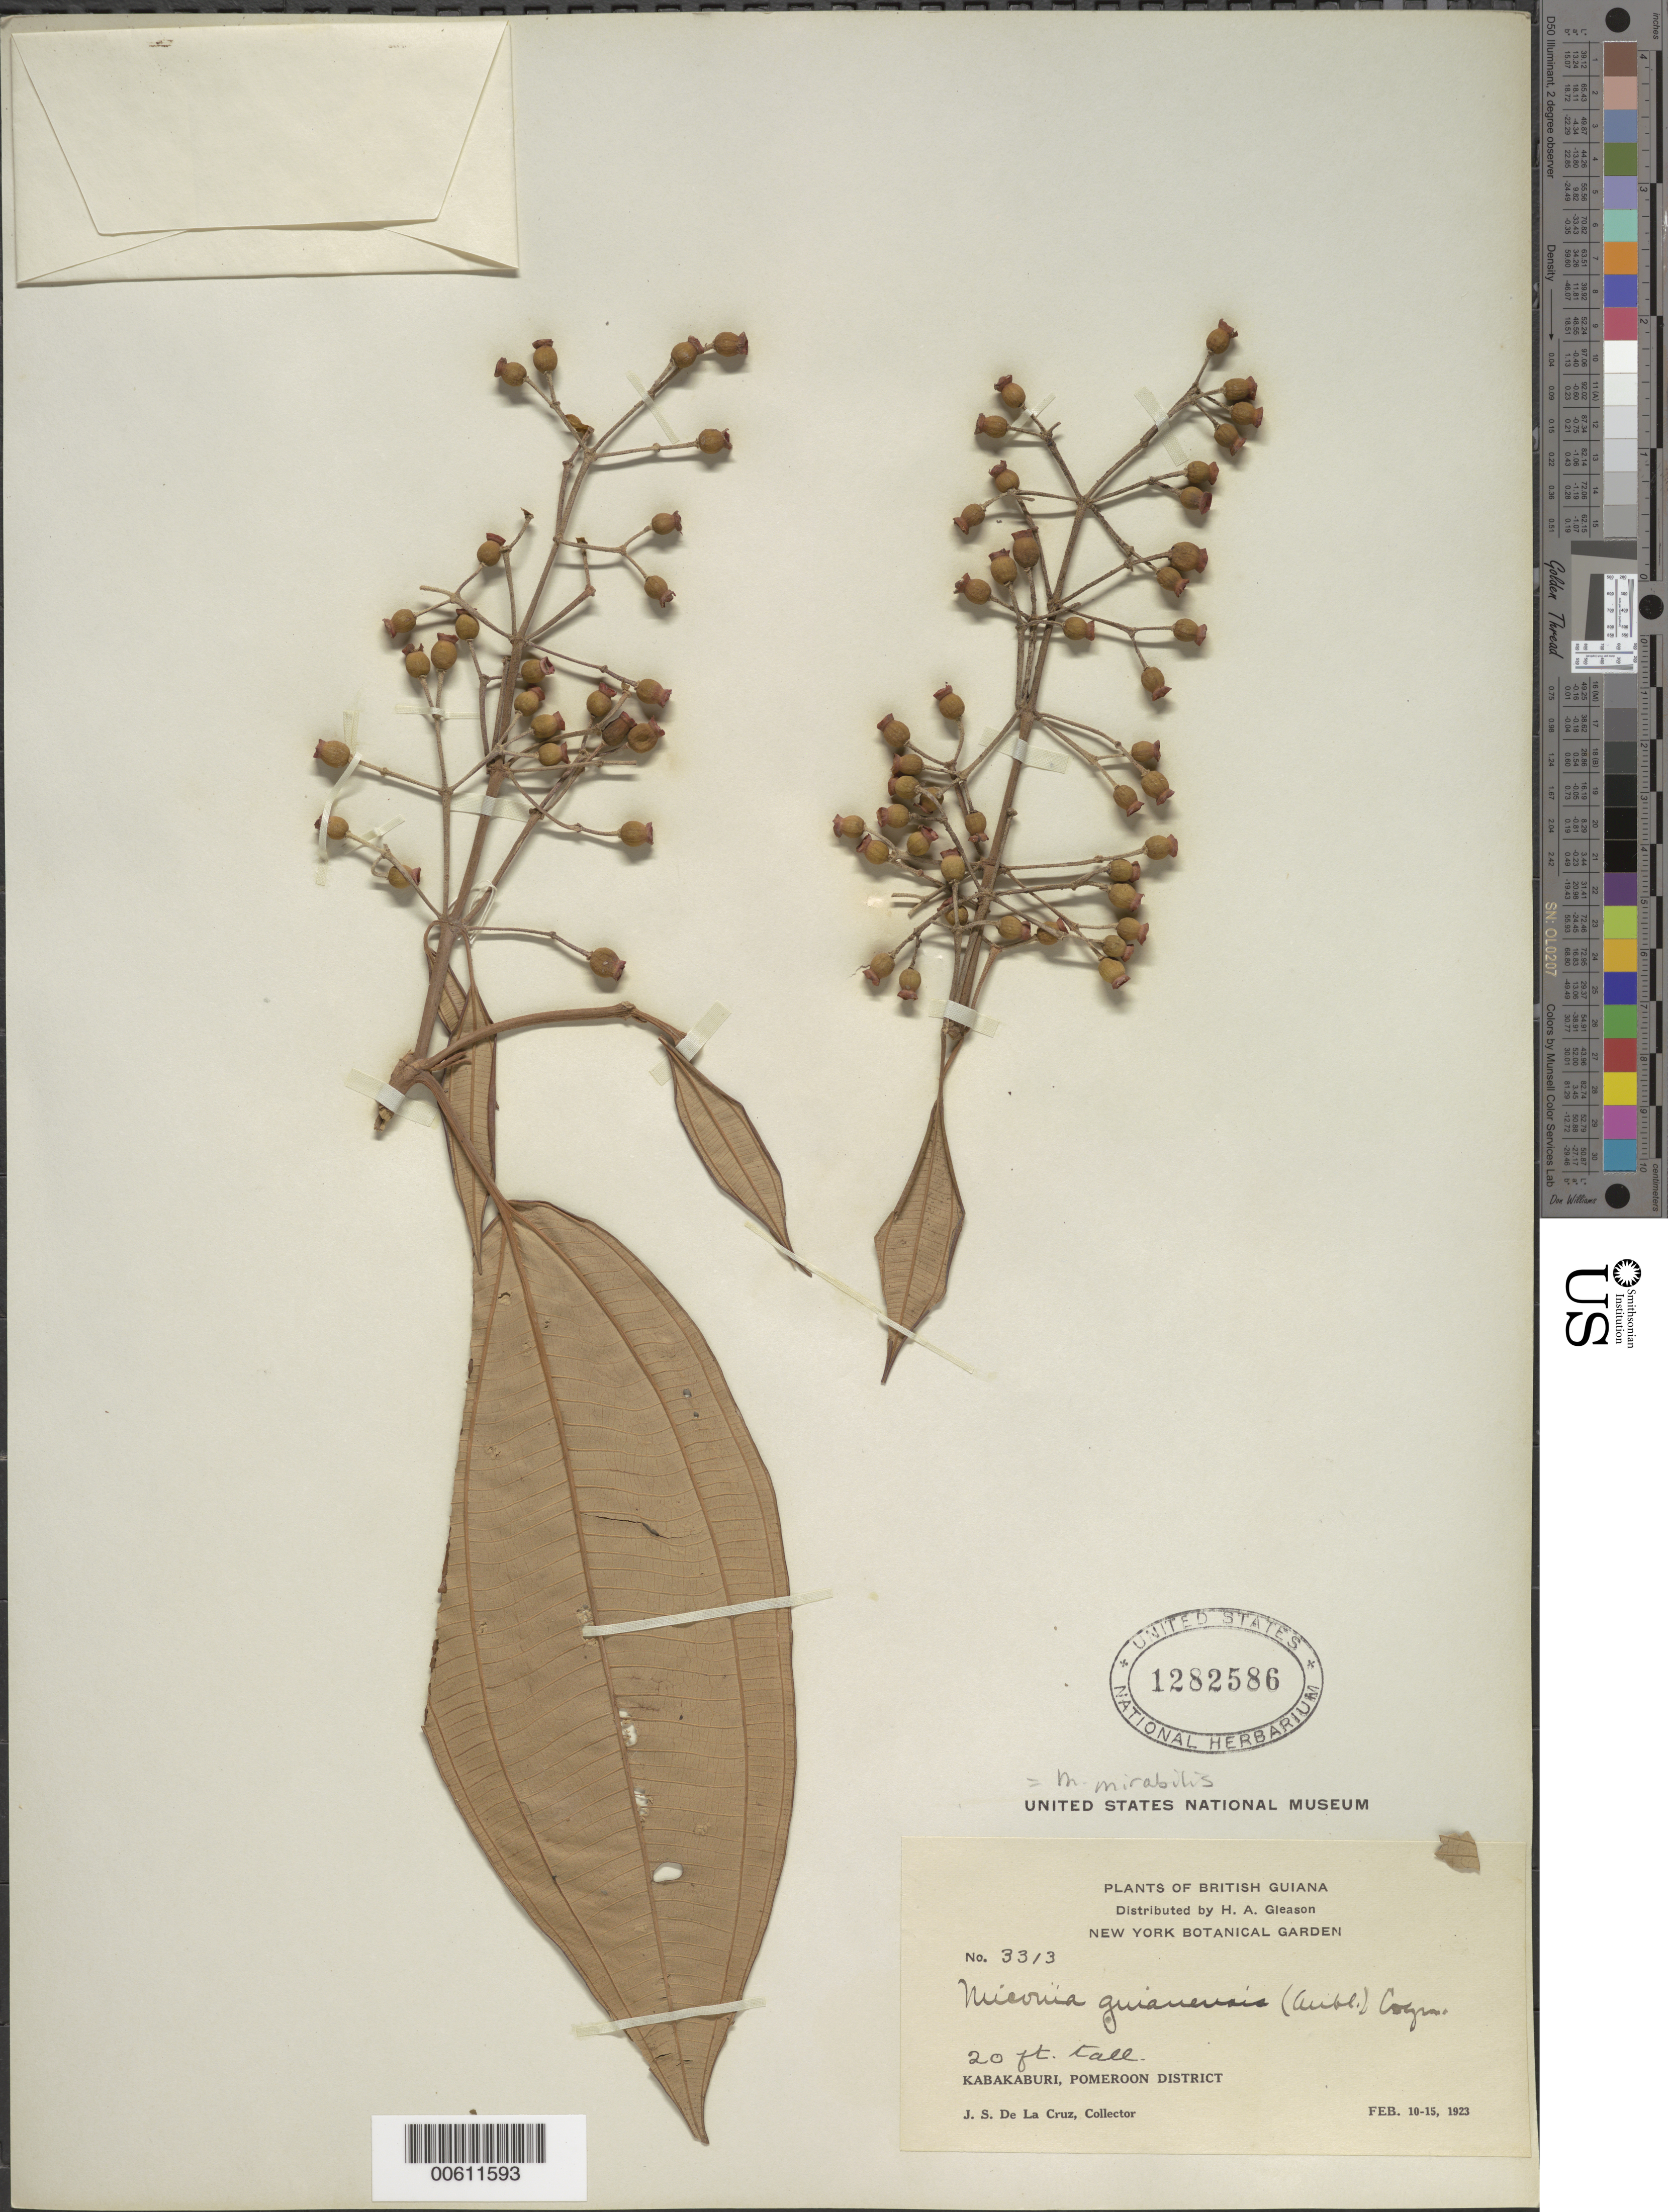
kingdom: Plantae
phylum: Tracheophyta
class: Magnoliopsida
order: Myrtales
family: Melastomataceae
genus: Miconia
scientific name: Miconia mirabilis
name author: (Aubl.) L.O. Williams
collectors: J. S. de la Cruz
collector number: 3313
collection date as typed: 10-Feb-23 to 15-Feb-23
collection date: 1923-02-10/1923-02-15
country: Guyana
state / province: Pomeroon-Supenaam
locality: Kabakaburi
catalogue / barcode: US 1282586